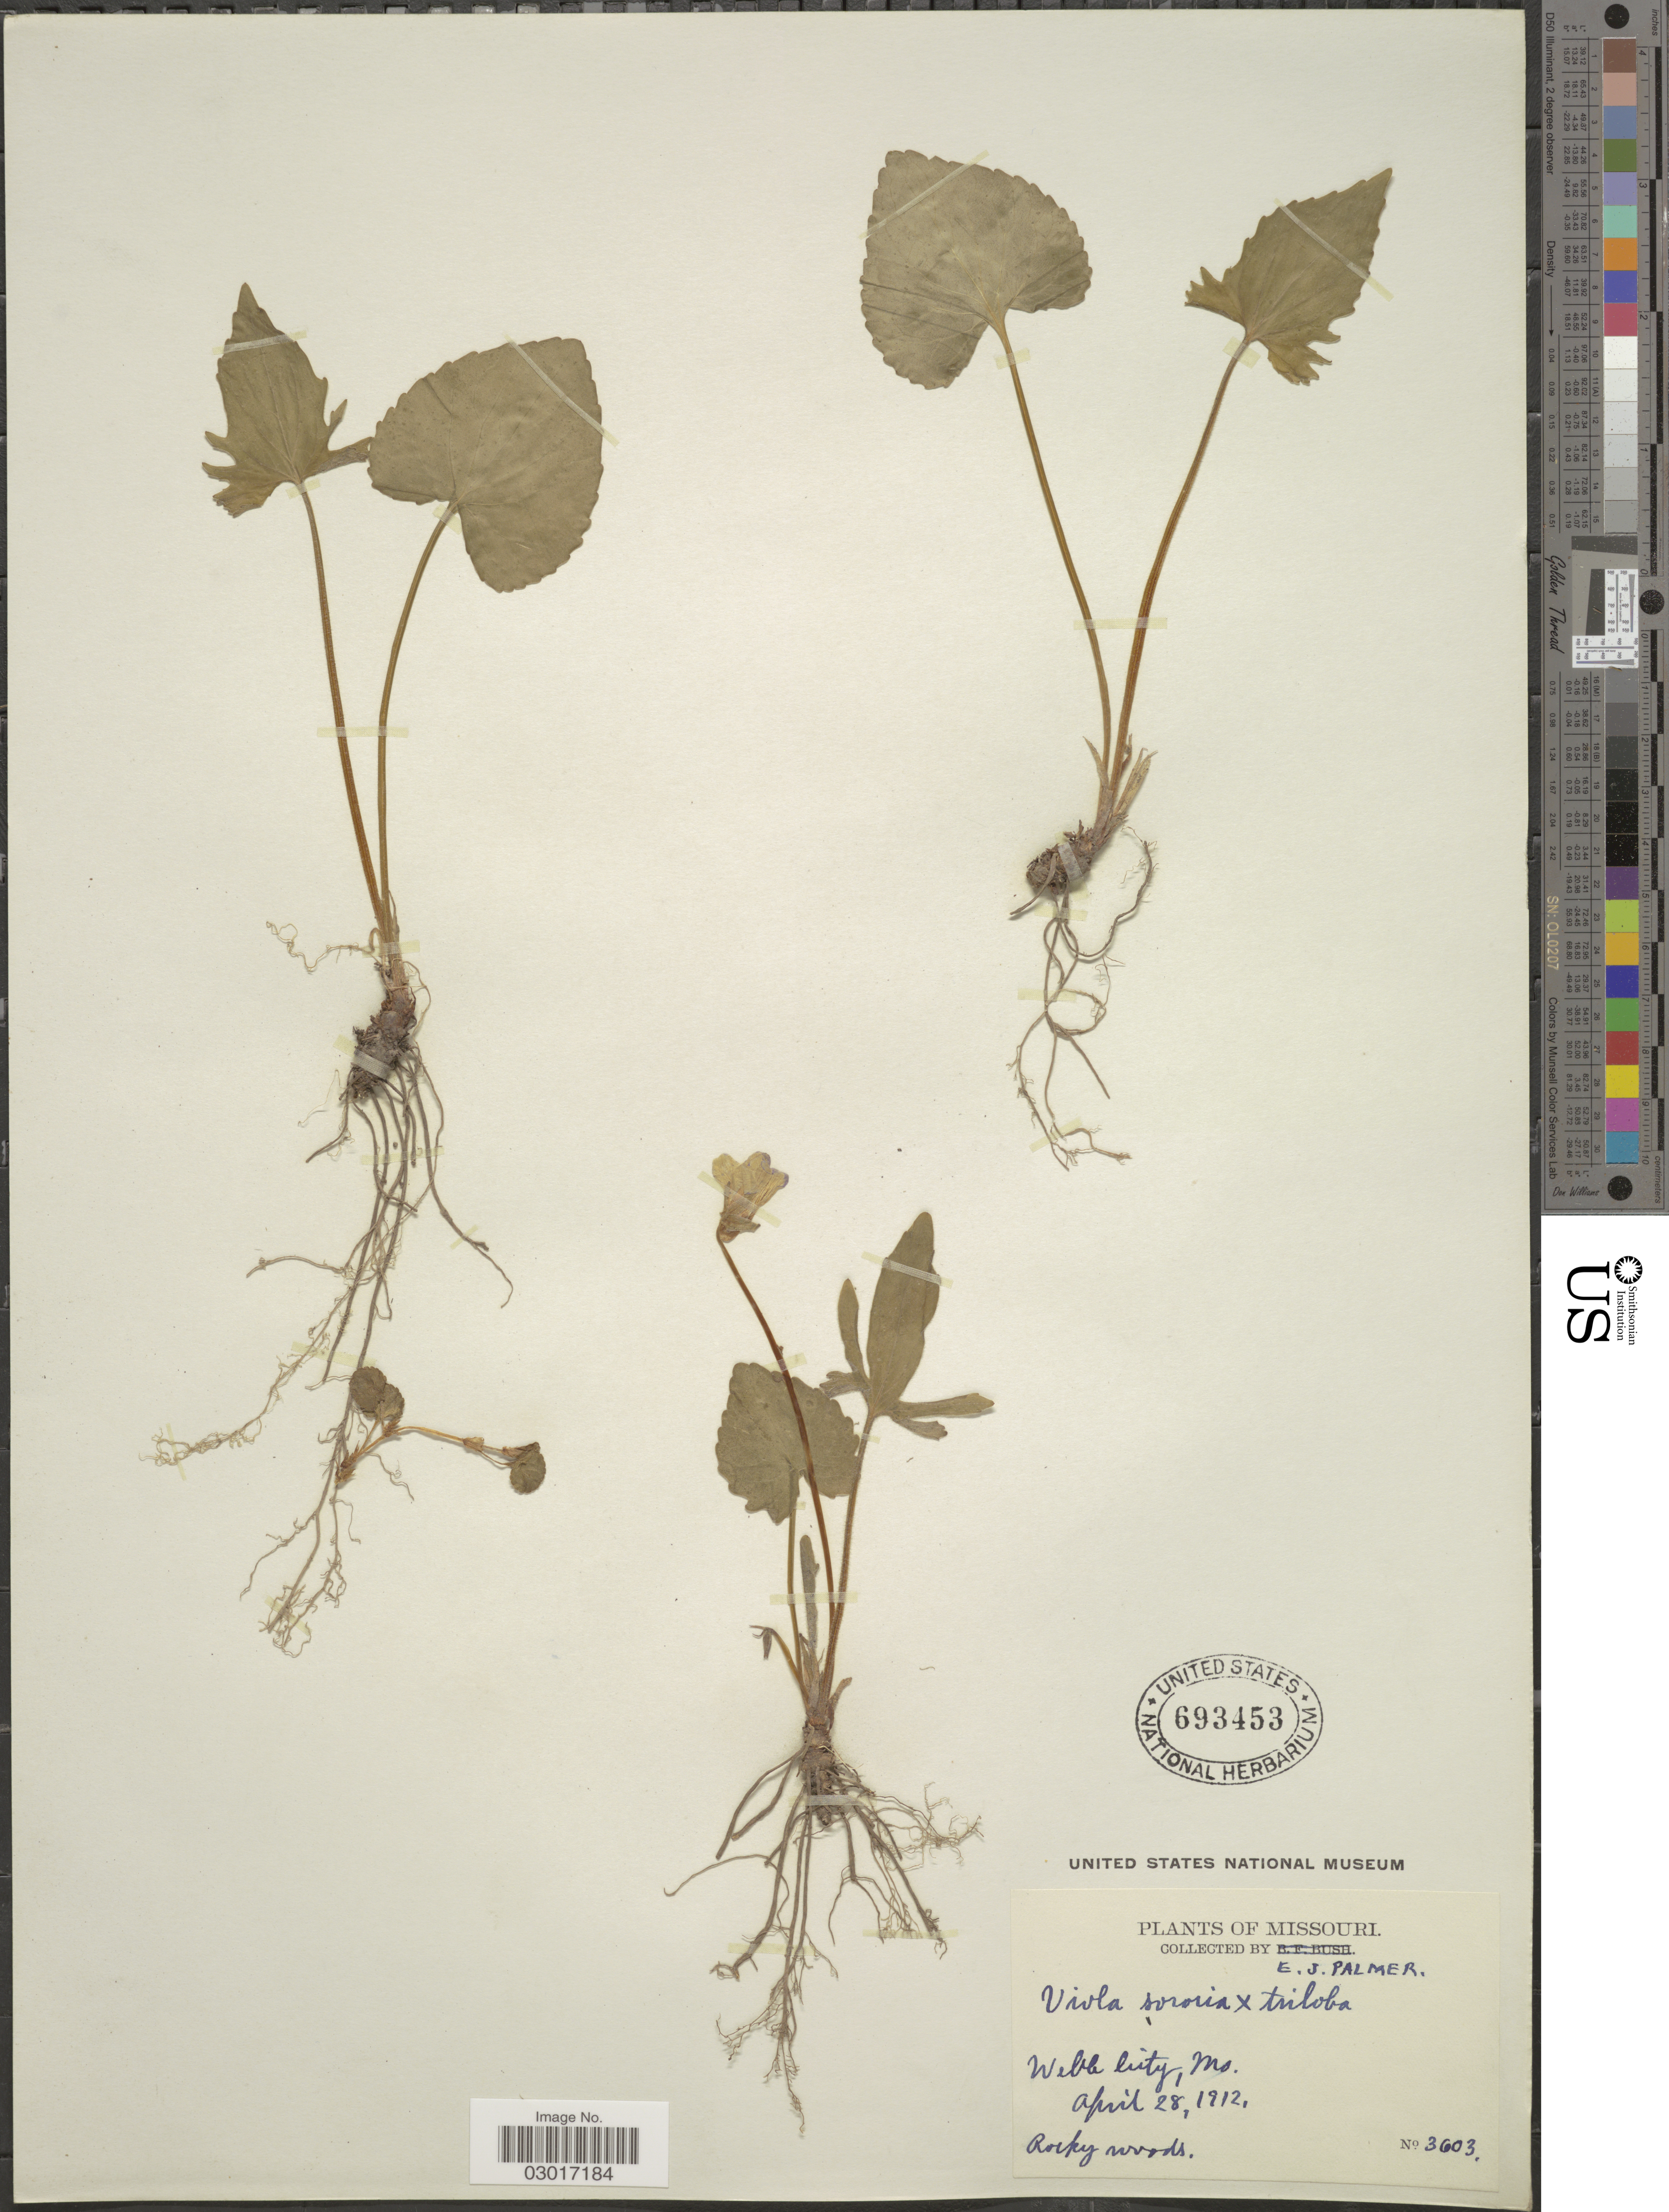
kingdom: Plantae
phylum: Tracheophyta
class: Magnoliopsida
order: Malpighiales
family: Violaceae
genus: Viola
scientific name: Viola sororia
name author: Willd.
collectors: E. J. Palmer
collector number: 3603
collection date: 1912-04-28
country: United States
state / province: Missouri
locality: Weble City, Mo.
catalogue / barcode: US 693453